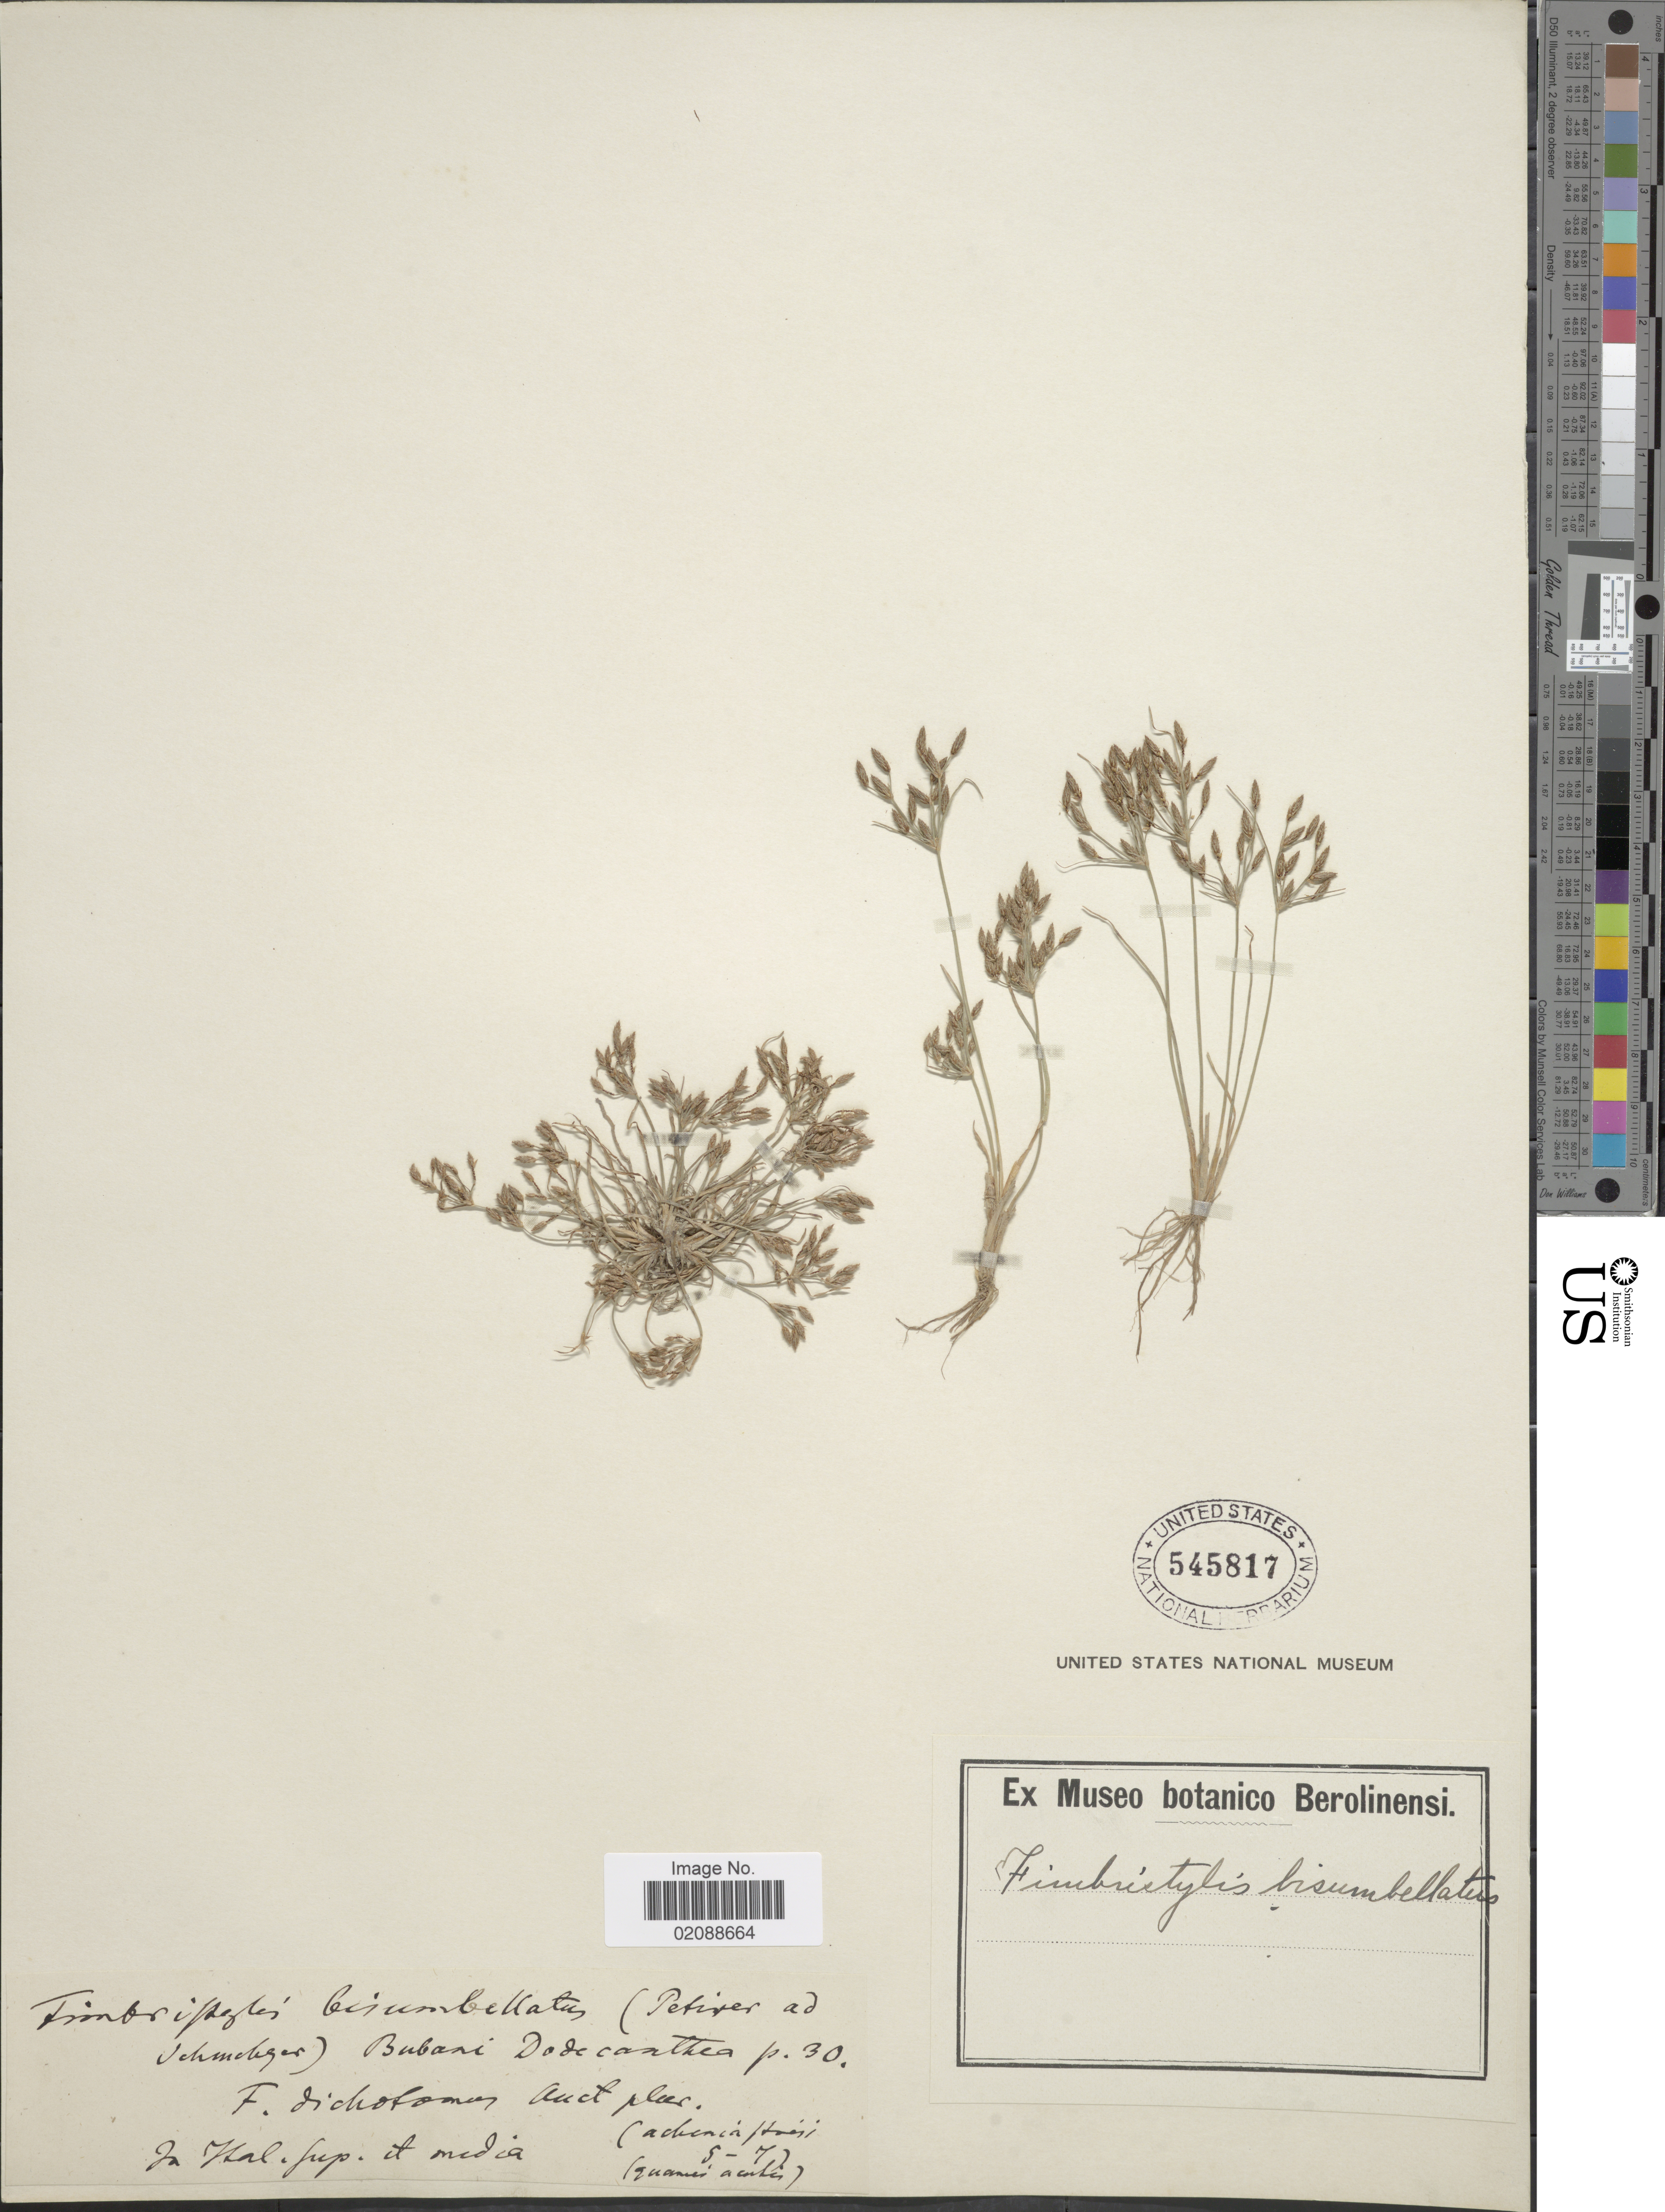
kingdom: Plantae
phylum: Tracheophyta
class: Liliopsida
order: Poales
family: Cyperaceae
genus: Fimbristylis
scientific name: Fimbristylis bisumbellata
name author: (Forssk.) Bubani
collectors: ex Museo Botanico Berolinensi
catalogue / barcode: US 545817